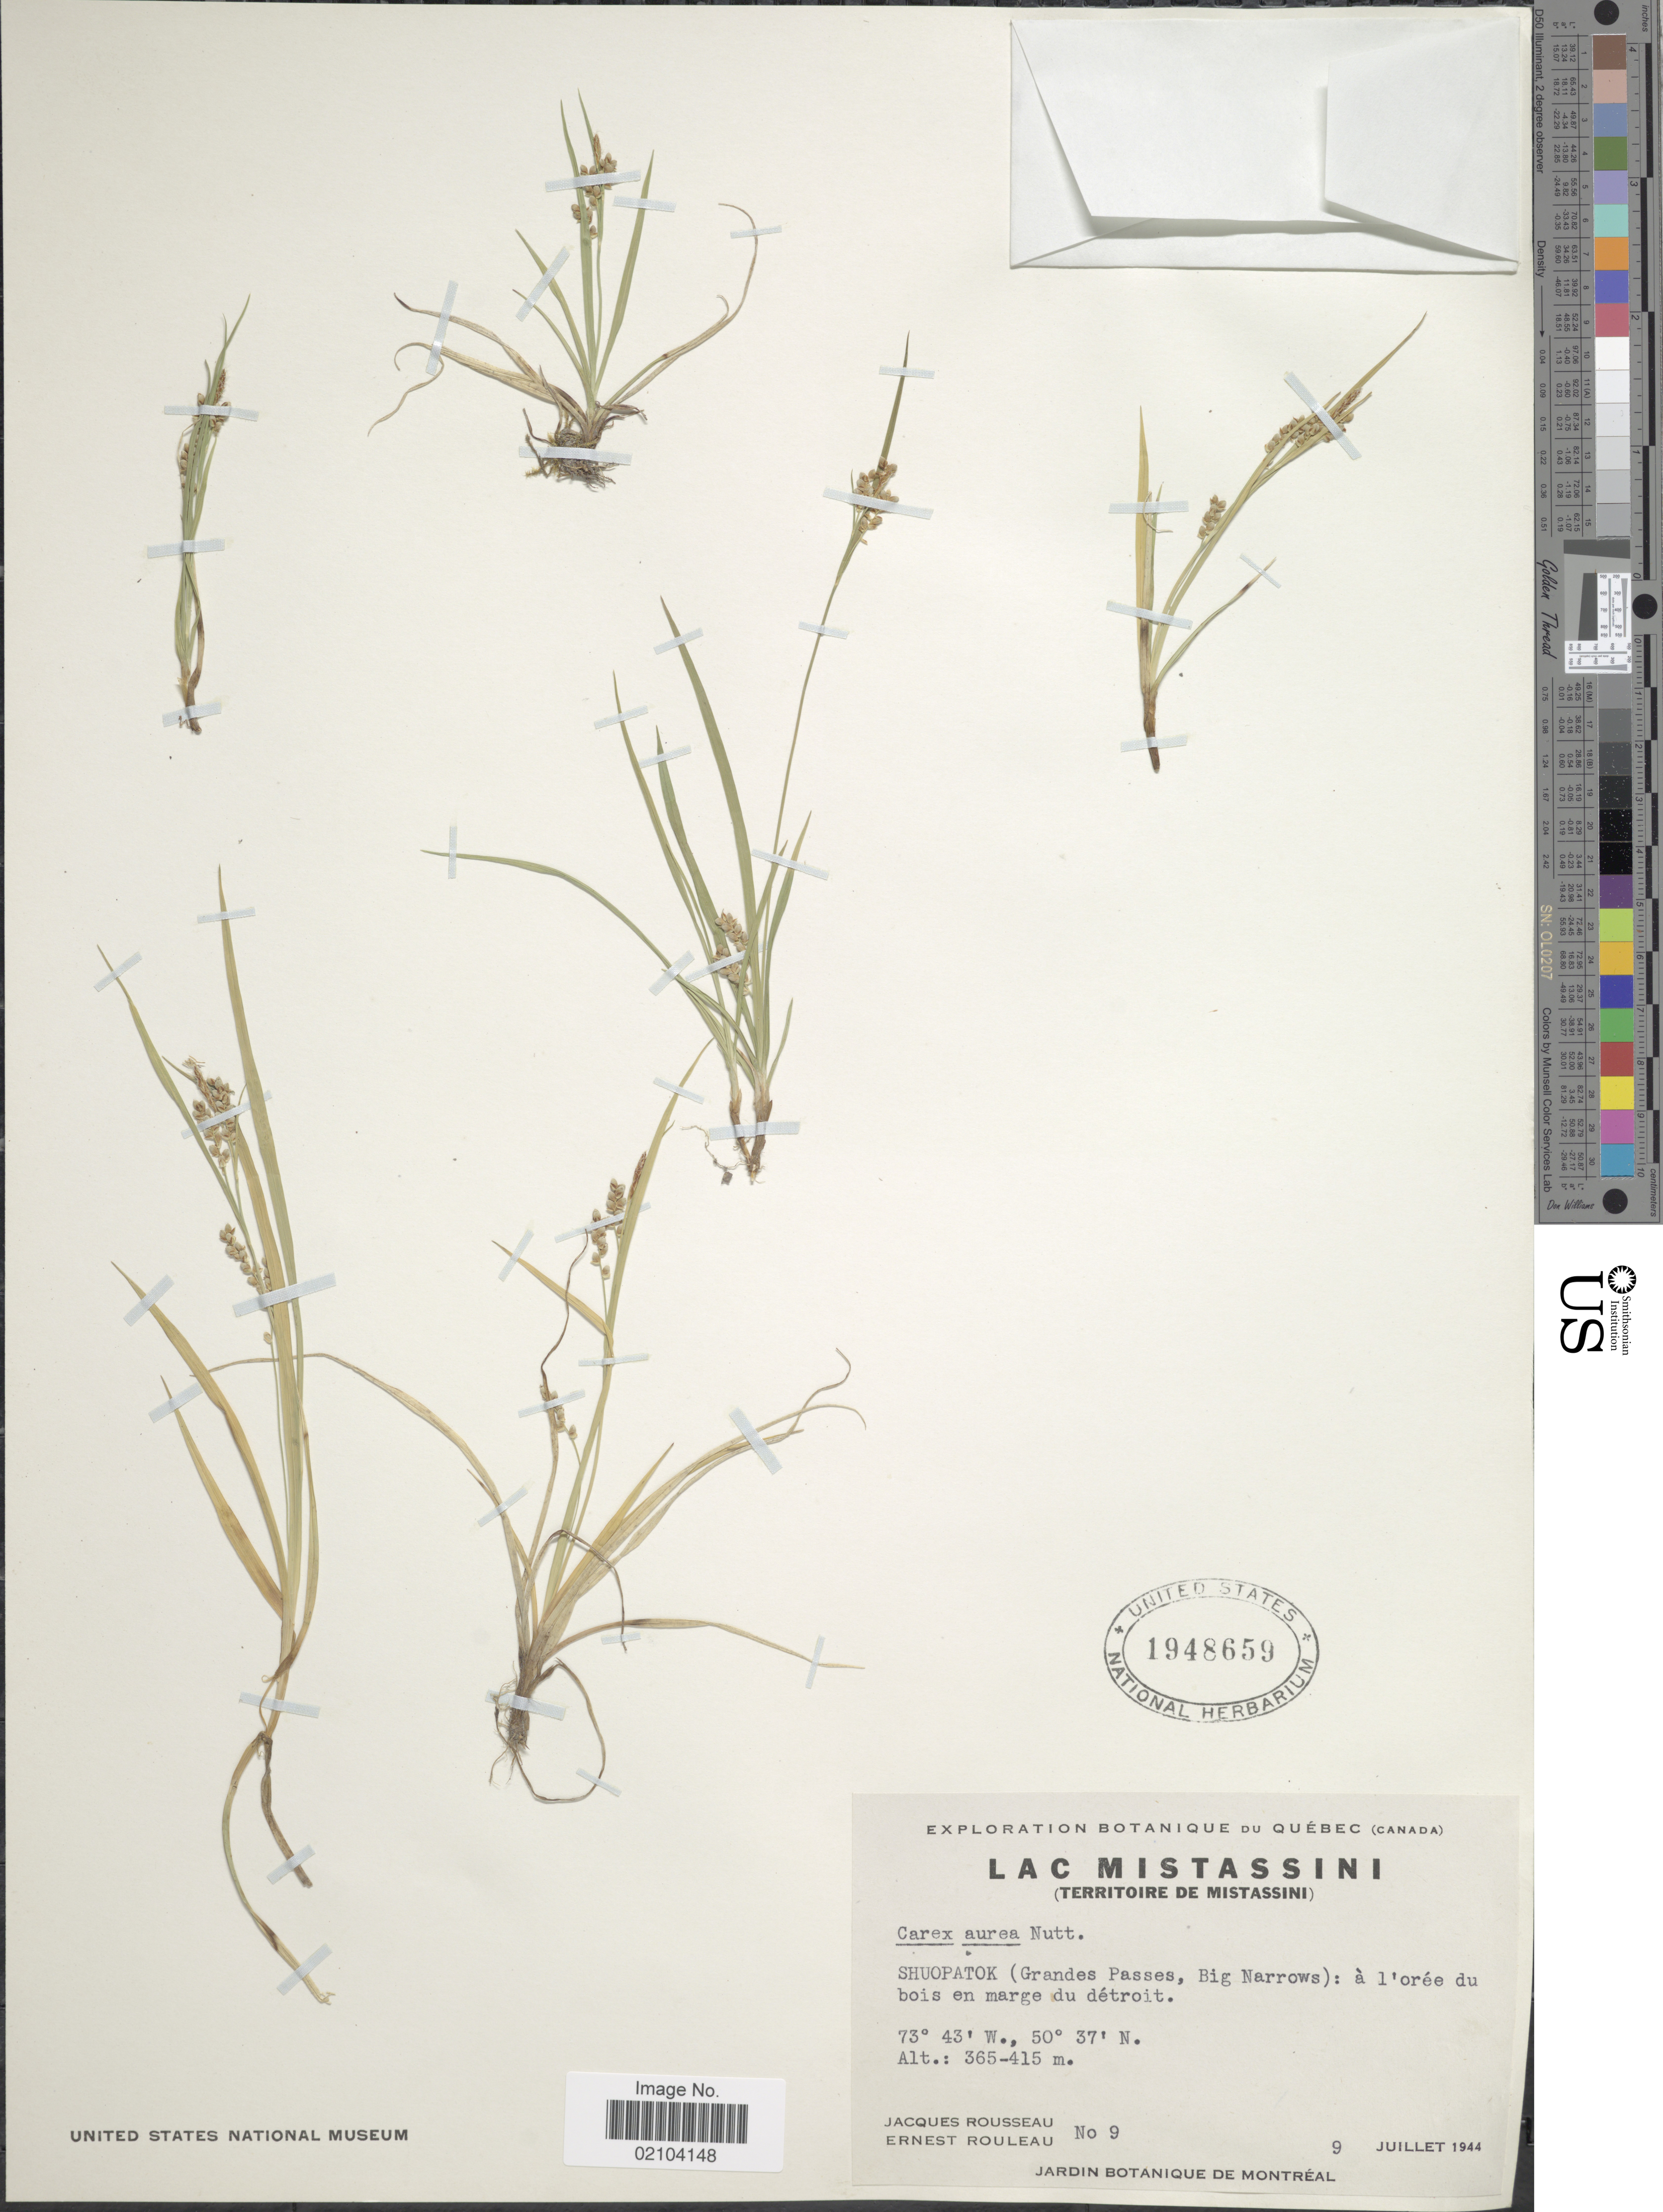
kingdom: Plantae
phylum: Tracheophyta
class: Liliopsida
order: Poales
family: Cyperaceae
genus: Carex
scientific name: Carex aurea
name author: Nutt.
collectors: J. Rousseau & J. Rouleau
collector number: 9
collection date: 1944-07-09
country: Canada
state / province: Quebec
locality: Quebec, Lac Mistassini, Territoire de Mistassini) Shuopatok (Grandes Passes, Big Narrows): a l'oree du bois en marge du detroit.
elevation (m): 365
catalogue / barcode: US 1948659